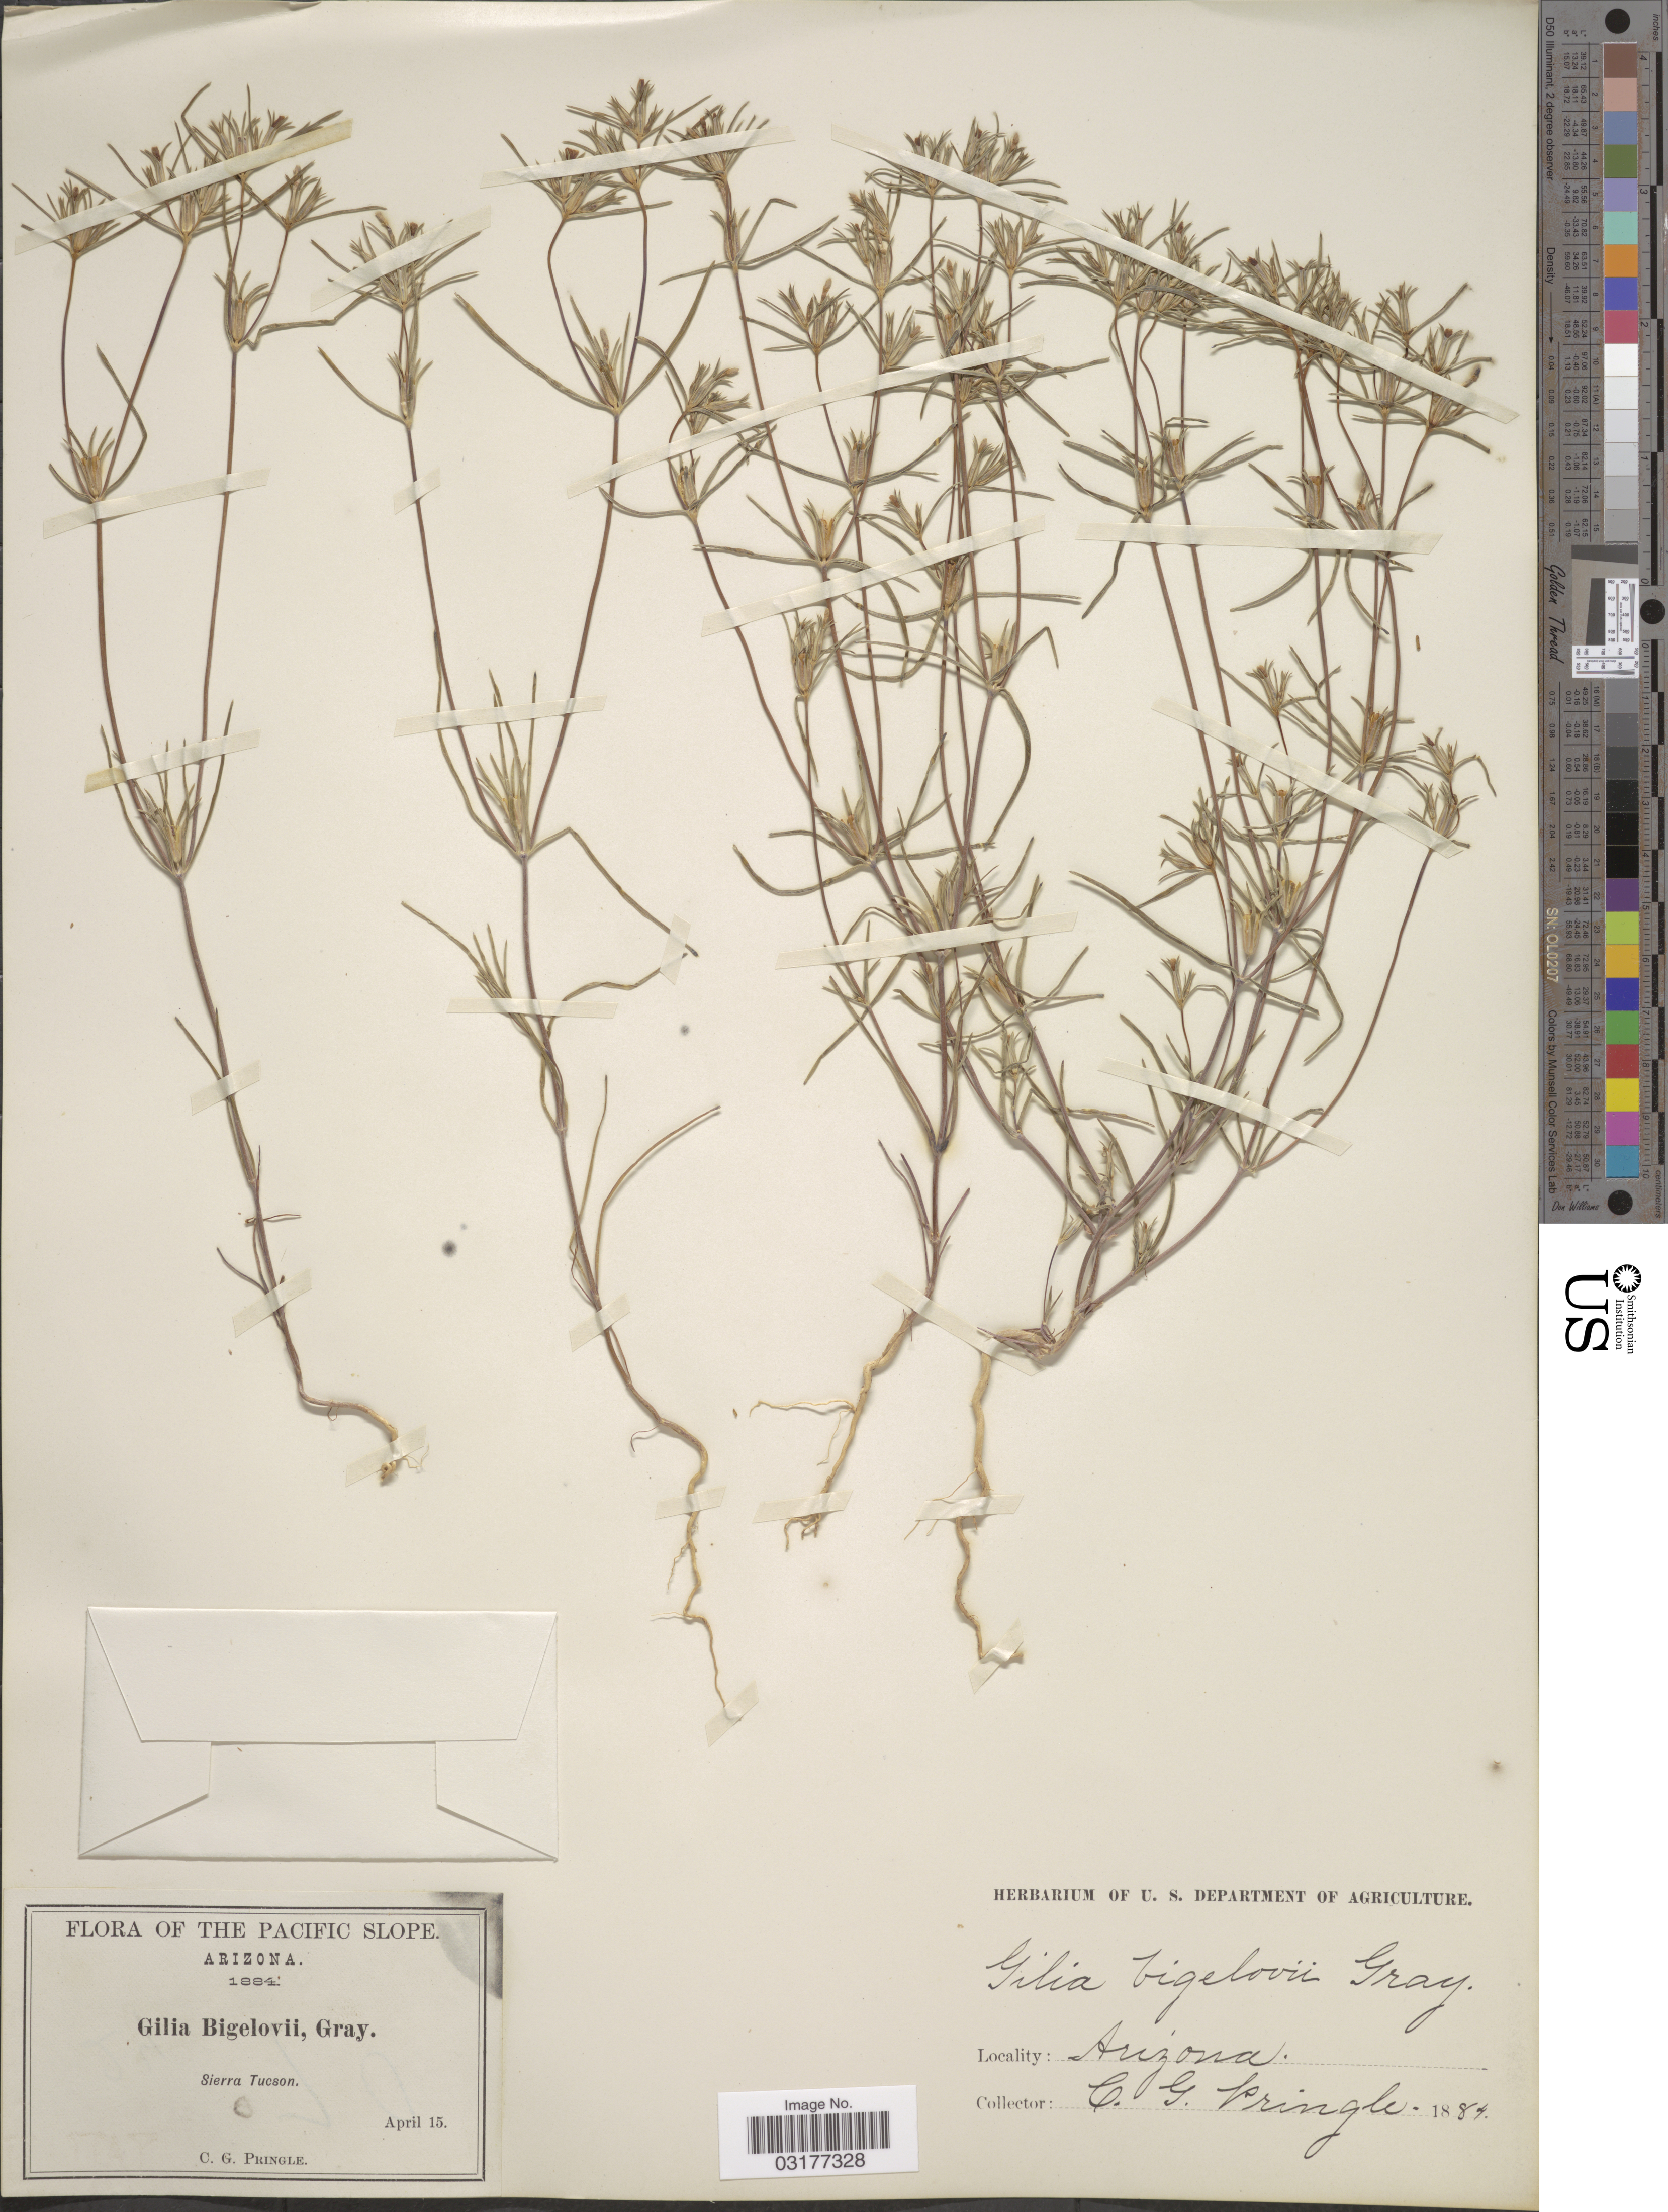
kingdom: Plantae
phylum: Tracheophyta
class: Magnoliopsida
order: Ericales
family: Polemoniaceae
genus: Linanthus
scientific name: Linanthus bigelovii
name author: (A. Gray) Greene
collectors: C. G. Pringle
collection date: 1884-04-15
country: United States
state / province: Arizona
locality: The Pacific Slope. Sierra Tucson.